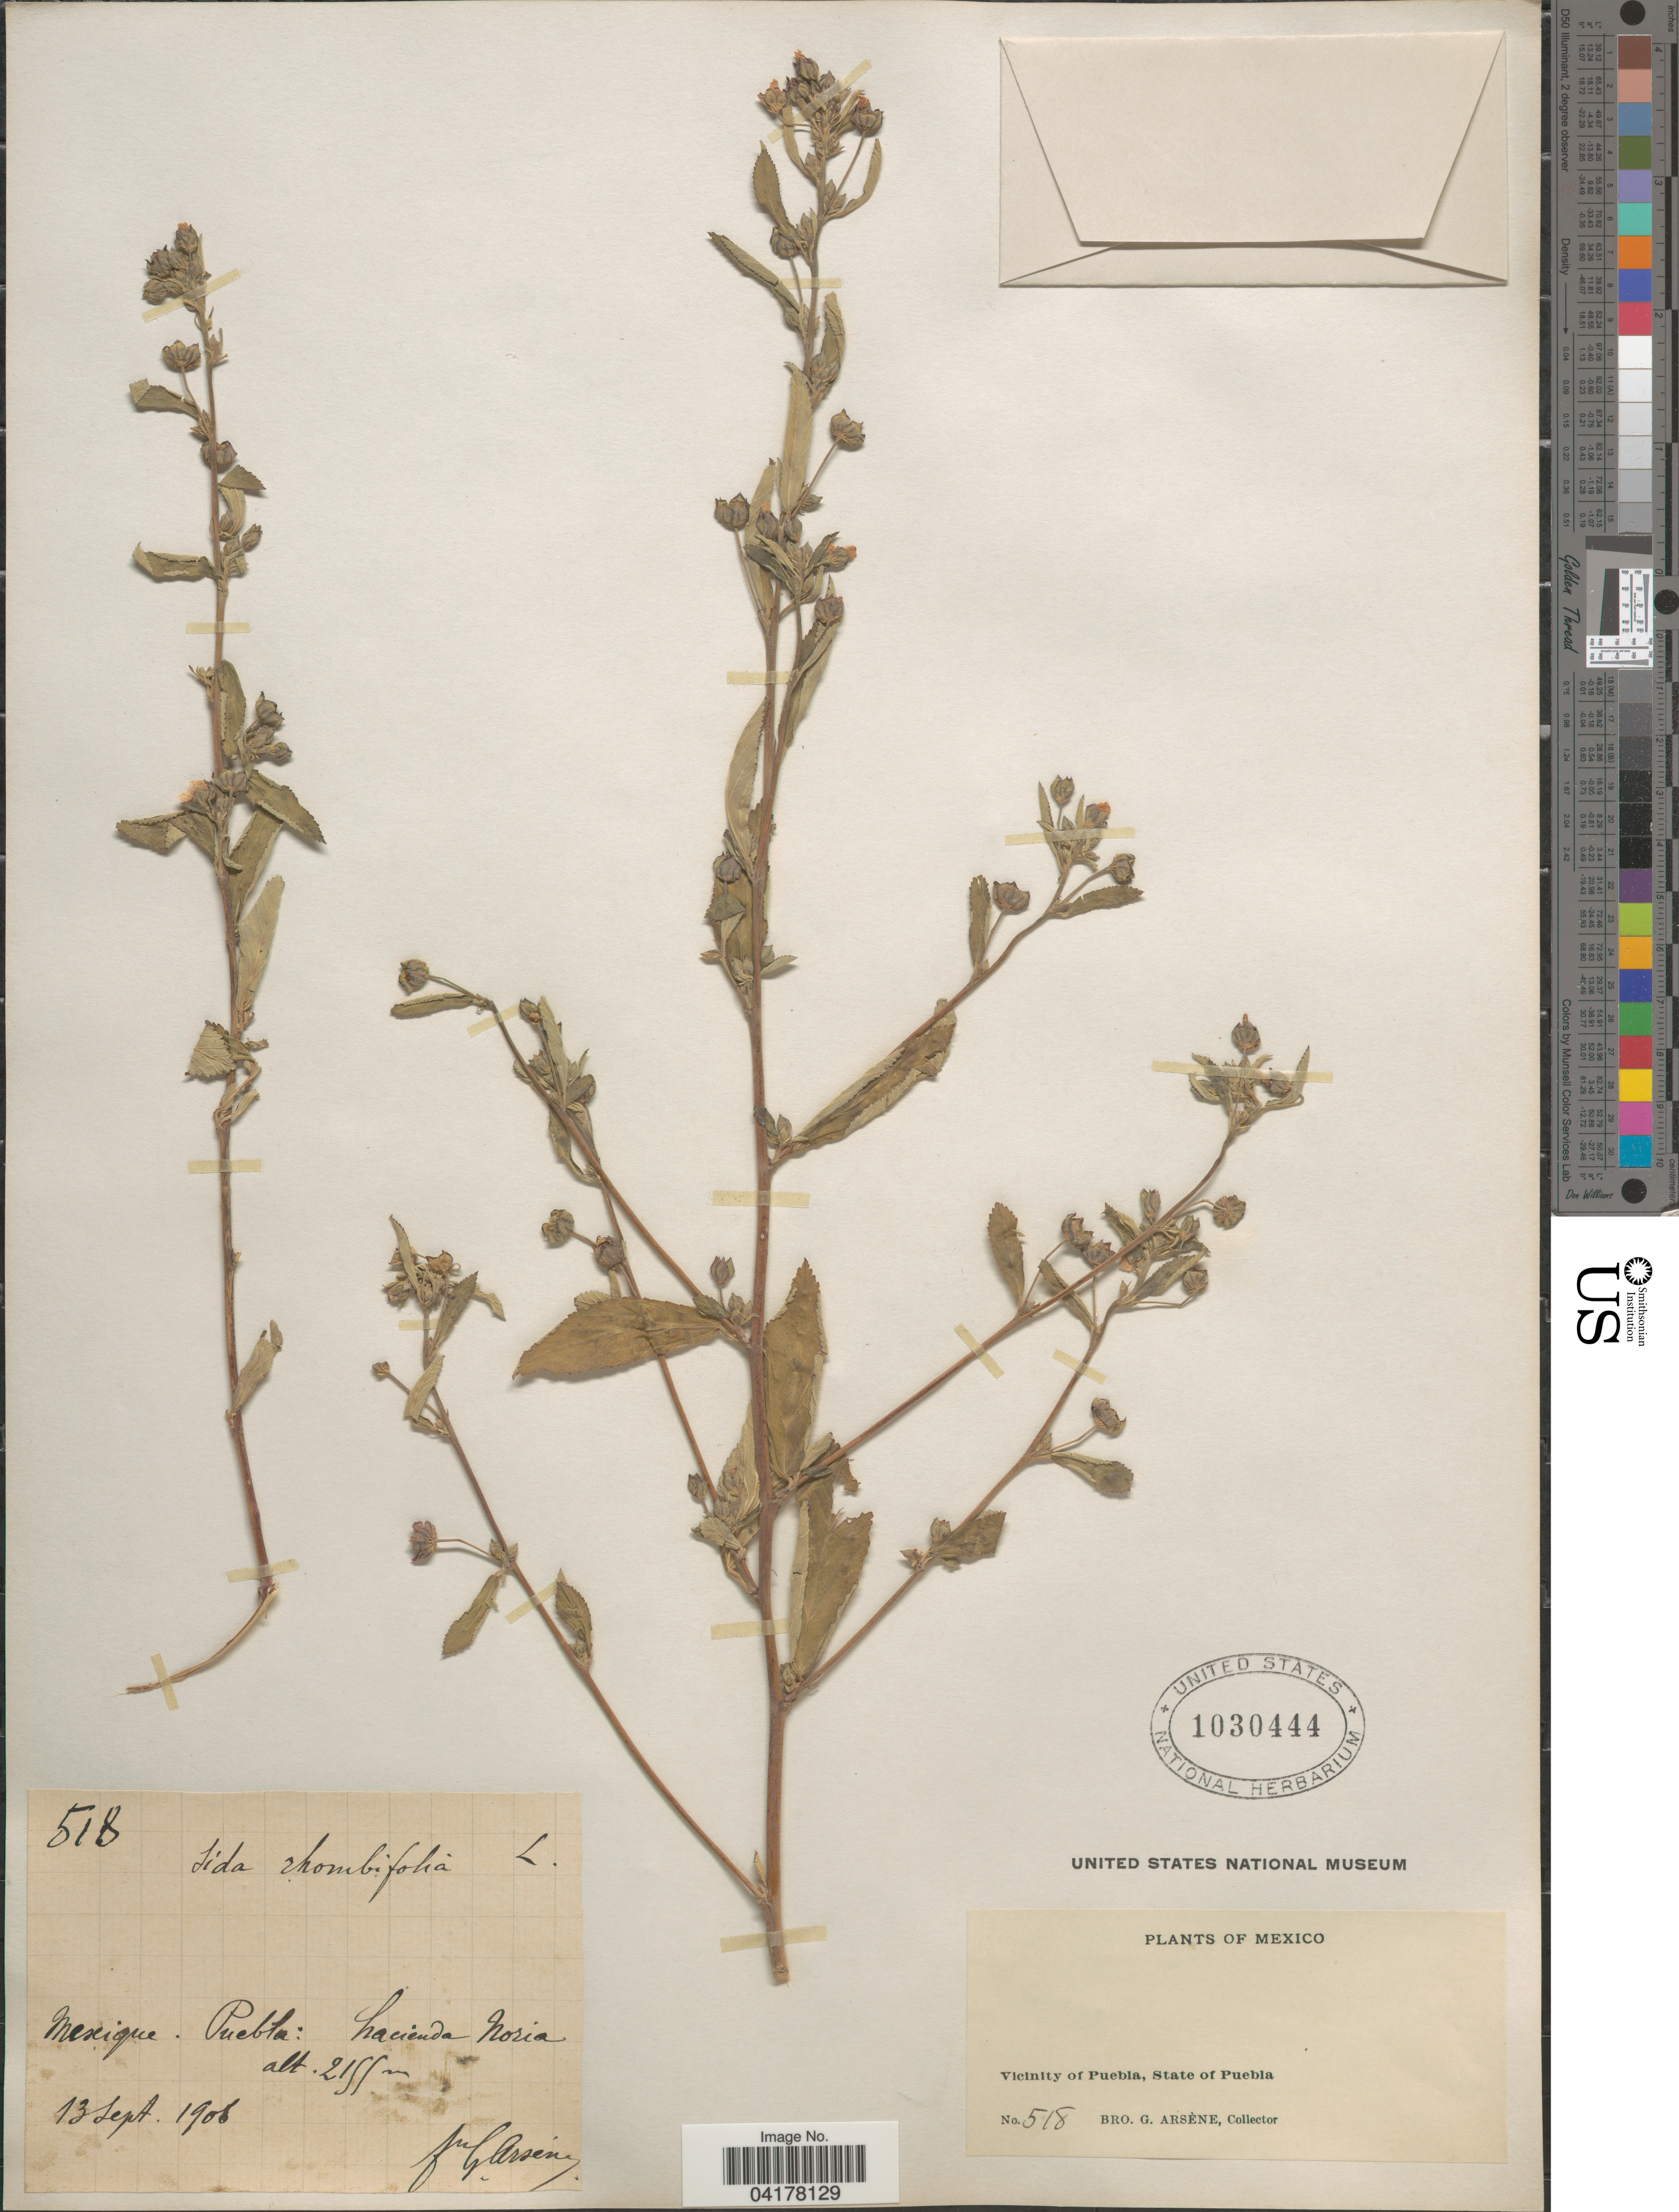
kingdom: Plantae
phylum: Tracheophyta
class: Magnoliopsida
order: Malvales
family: Malvaceae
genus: Sida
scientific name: Sida rhombifolia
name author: L.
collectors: Bro. G. Arsène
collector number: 518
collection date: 1906-09-13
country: Mexico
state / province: Puebla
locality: Hacienda Noria. Vicinity of Puebla.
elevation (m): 2155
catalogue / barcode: US 1030444